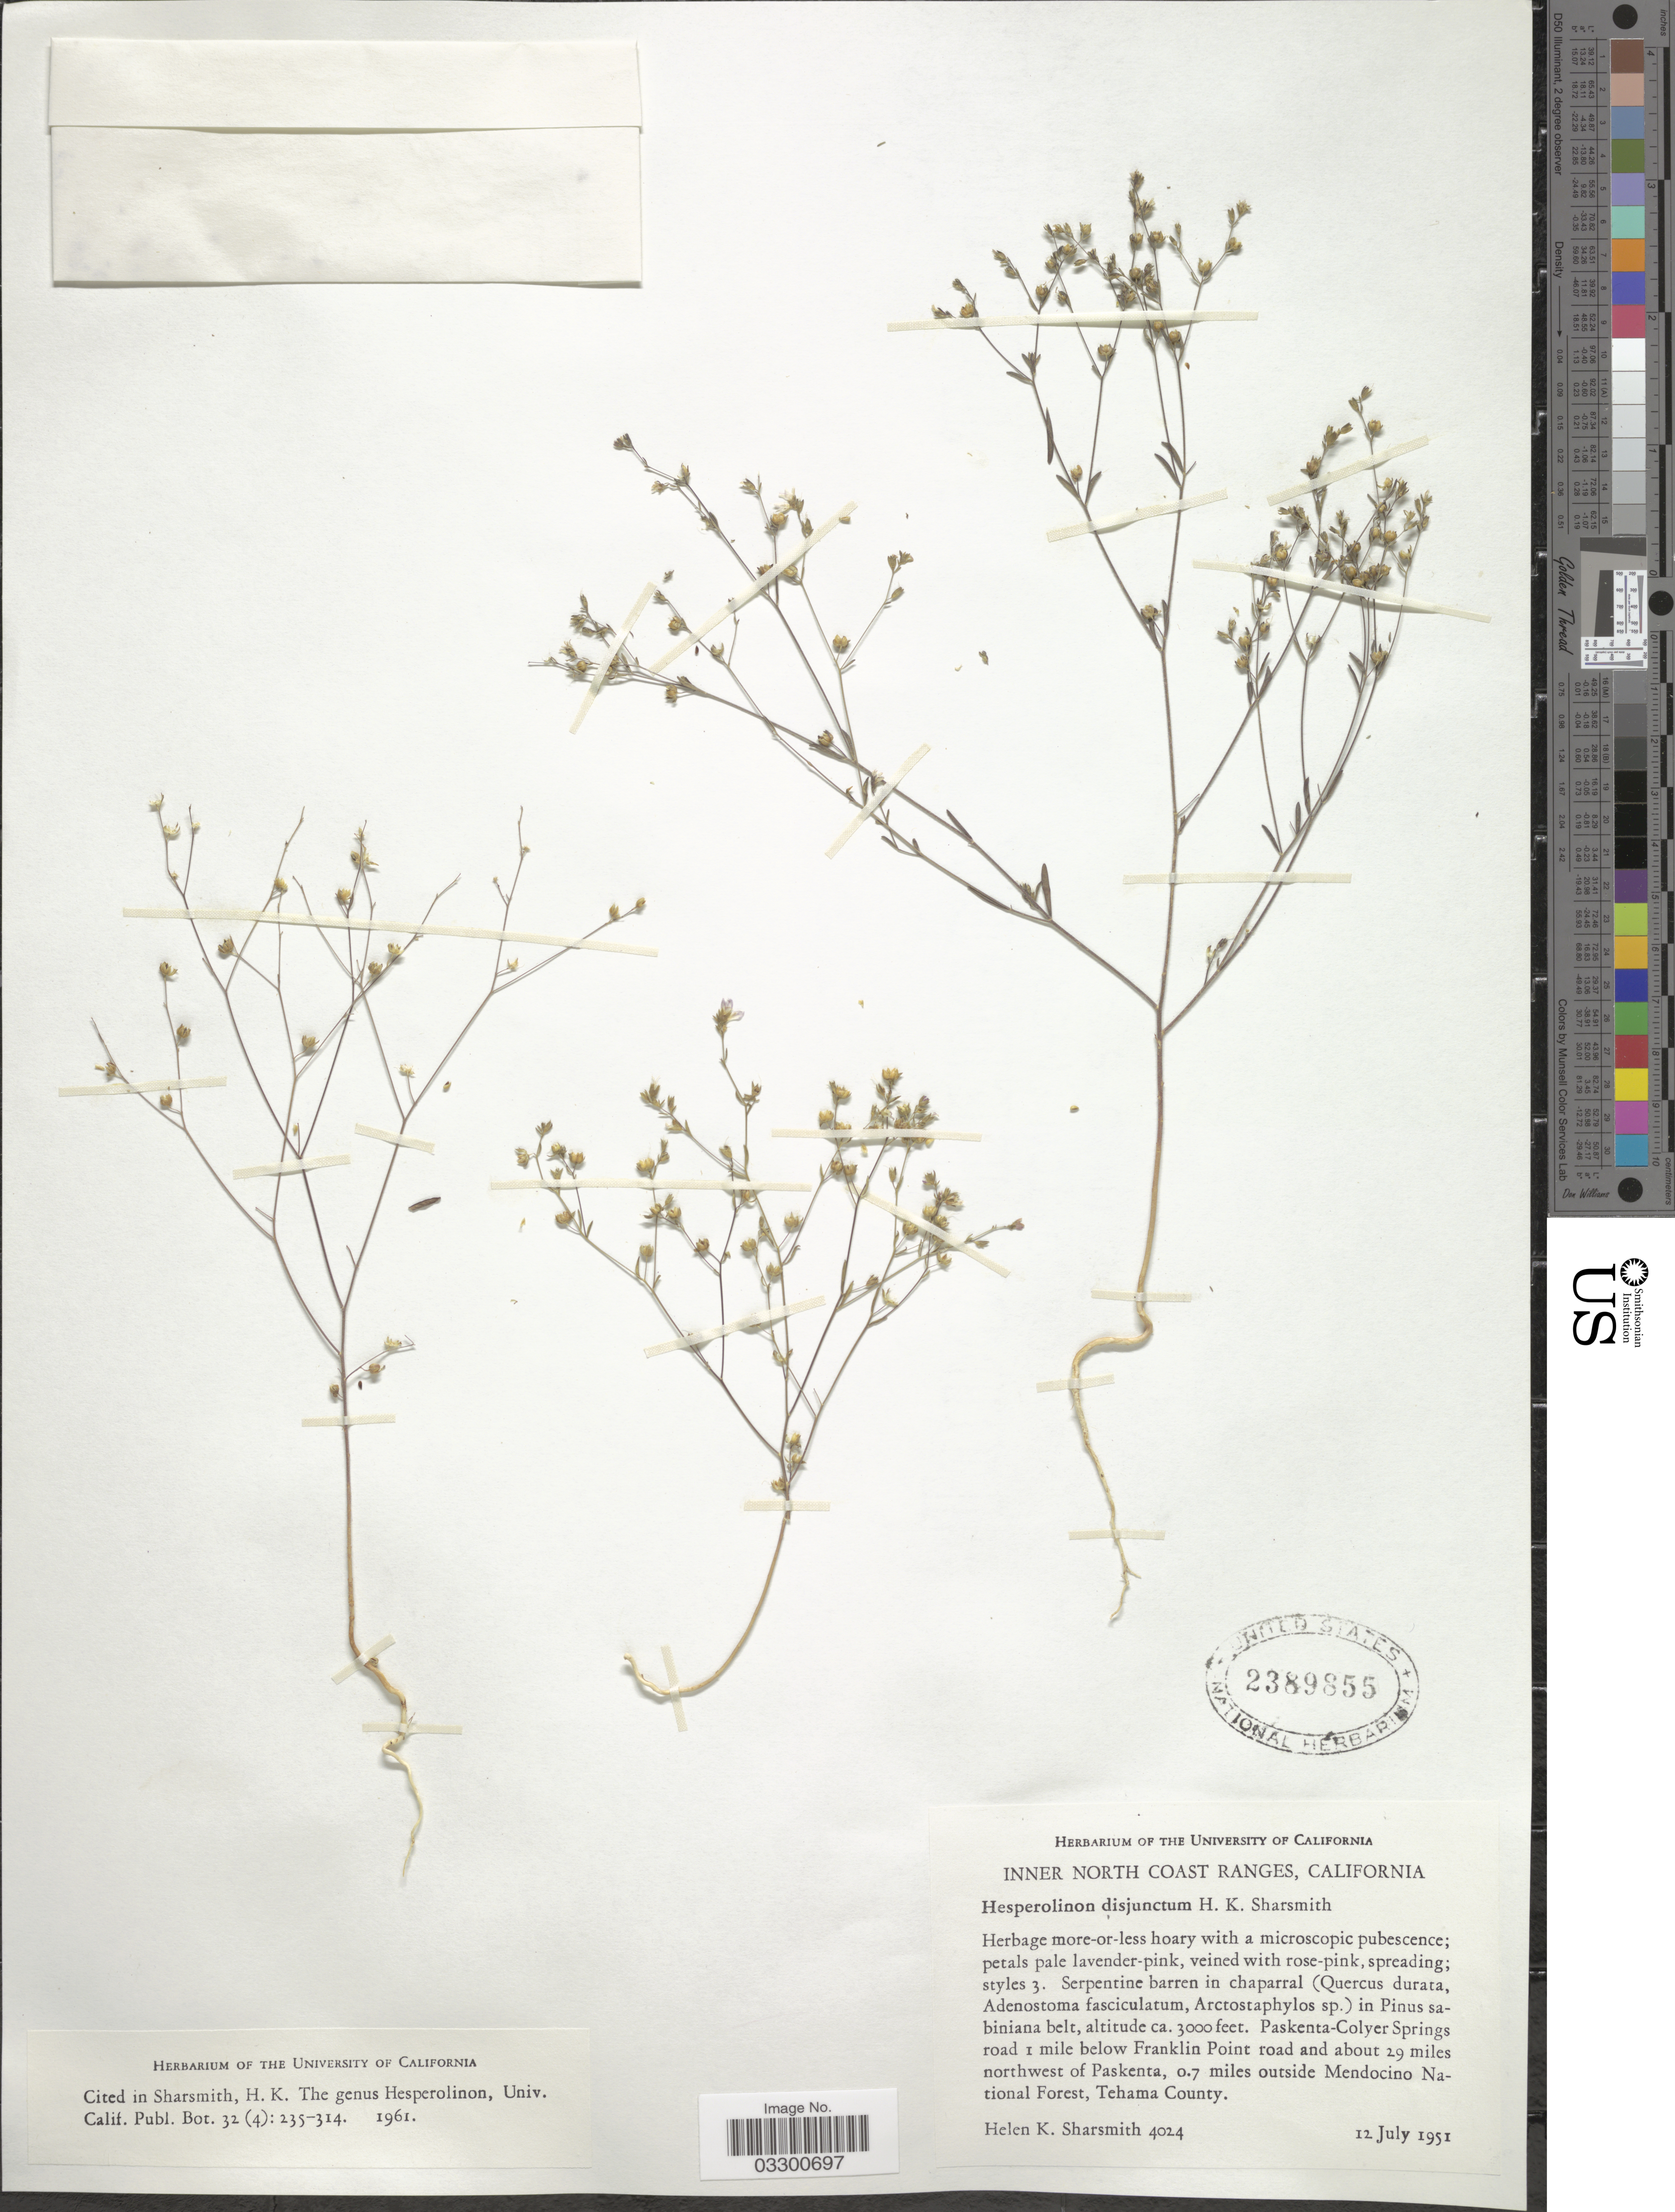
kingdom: Plantae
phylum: Tracheophyta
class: Magnoliopsida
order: Malpighiales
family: Linaceae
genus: Linum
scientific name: Linum disjunctum (H. Sharsm.) comb. nov. ined.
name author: (H. Sharsm.)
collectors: H. Sharsmith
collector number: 4024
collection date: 1951-07-12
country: United States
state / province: California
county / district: Tehama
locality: Inner North Coast Ranges. Paskenta-Colyer Springs road 1 mile below Franklin Point road and about 29 miles northwest of Paskenta, 0.7 miles outside Mendocino National Forest, Tehama County.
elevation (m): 914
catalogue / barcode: US 2389855